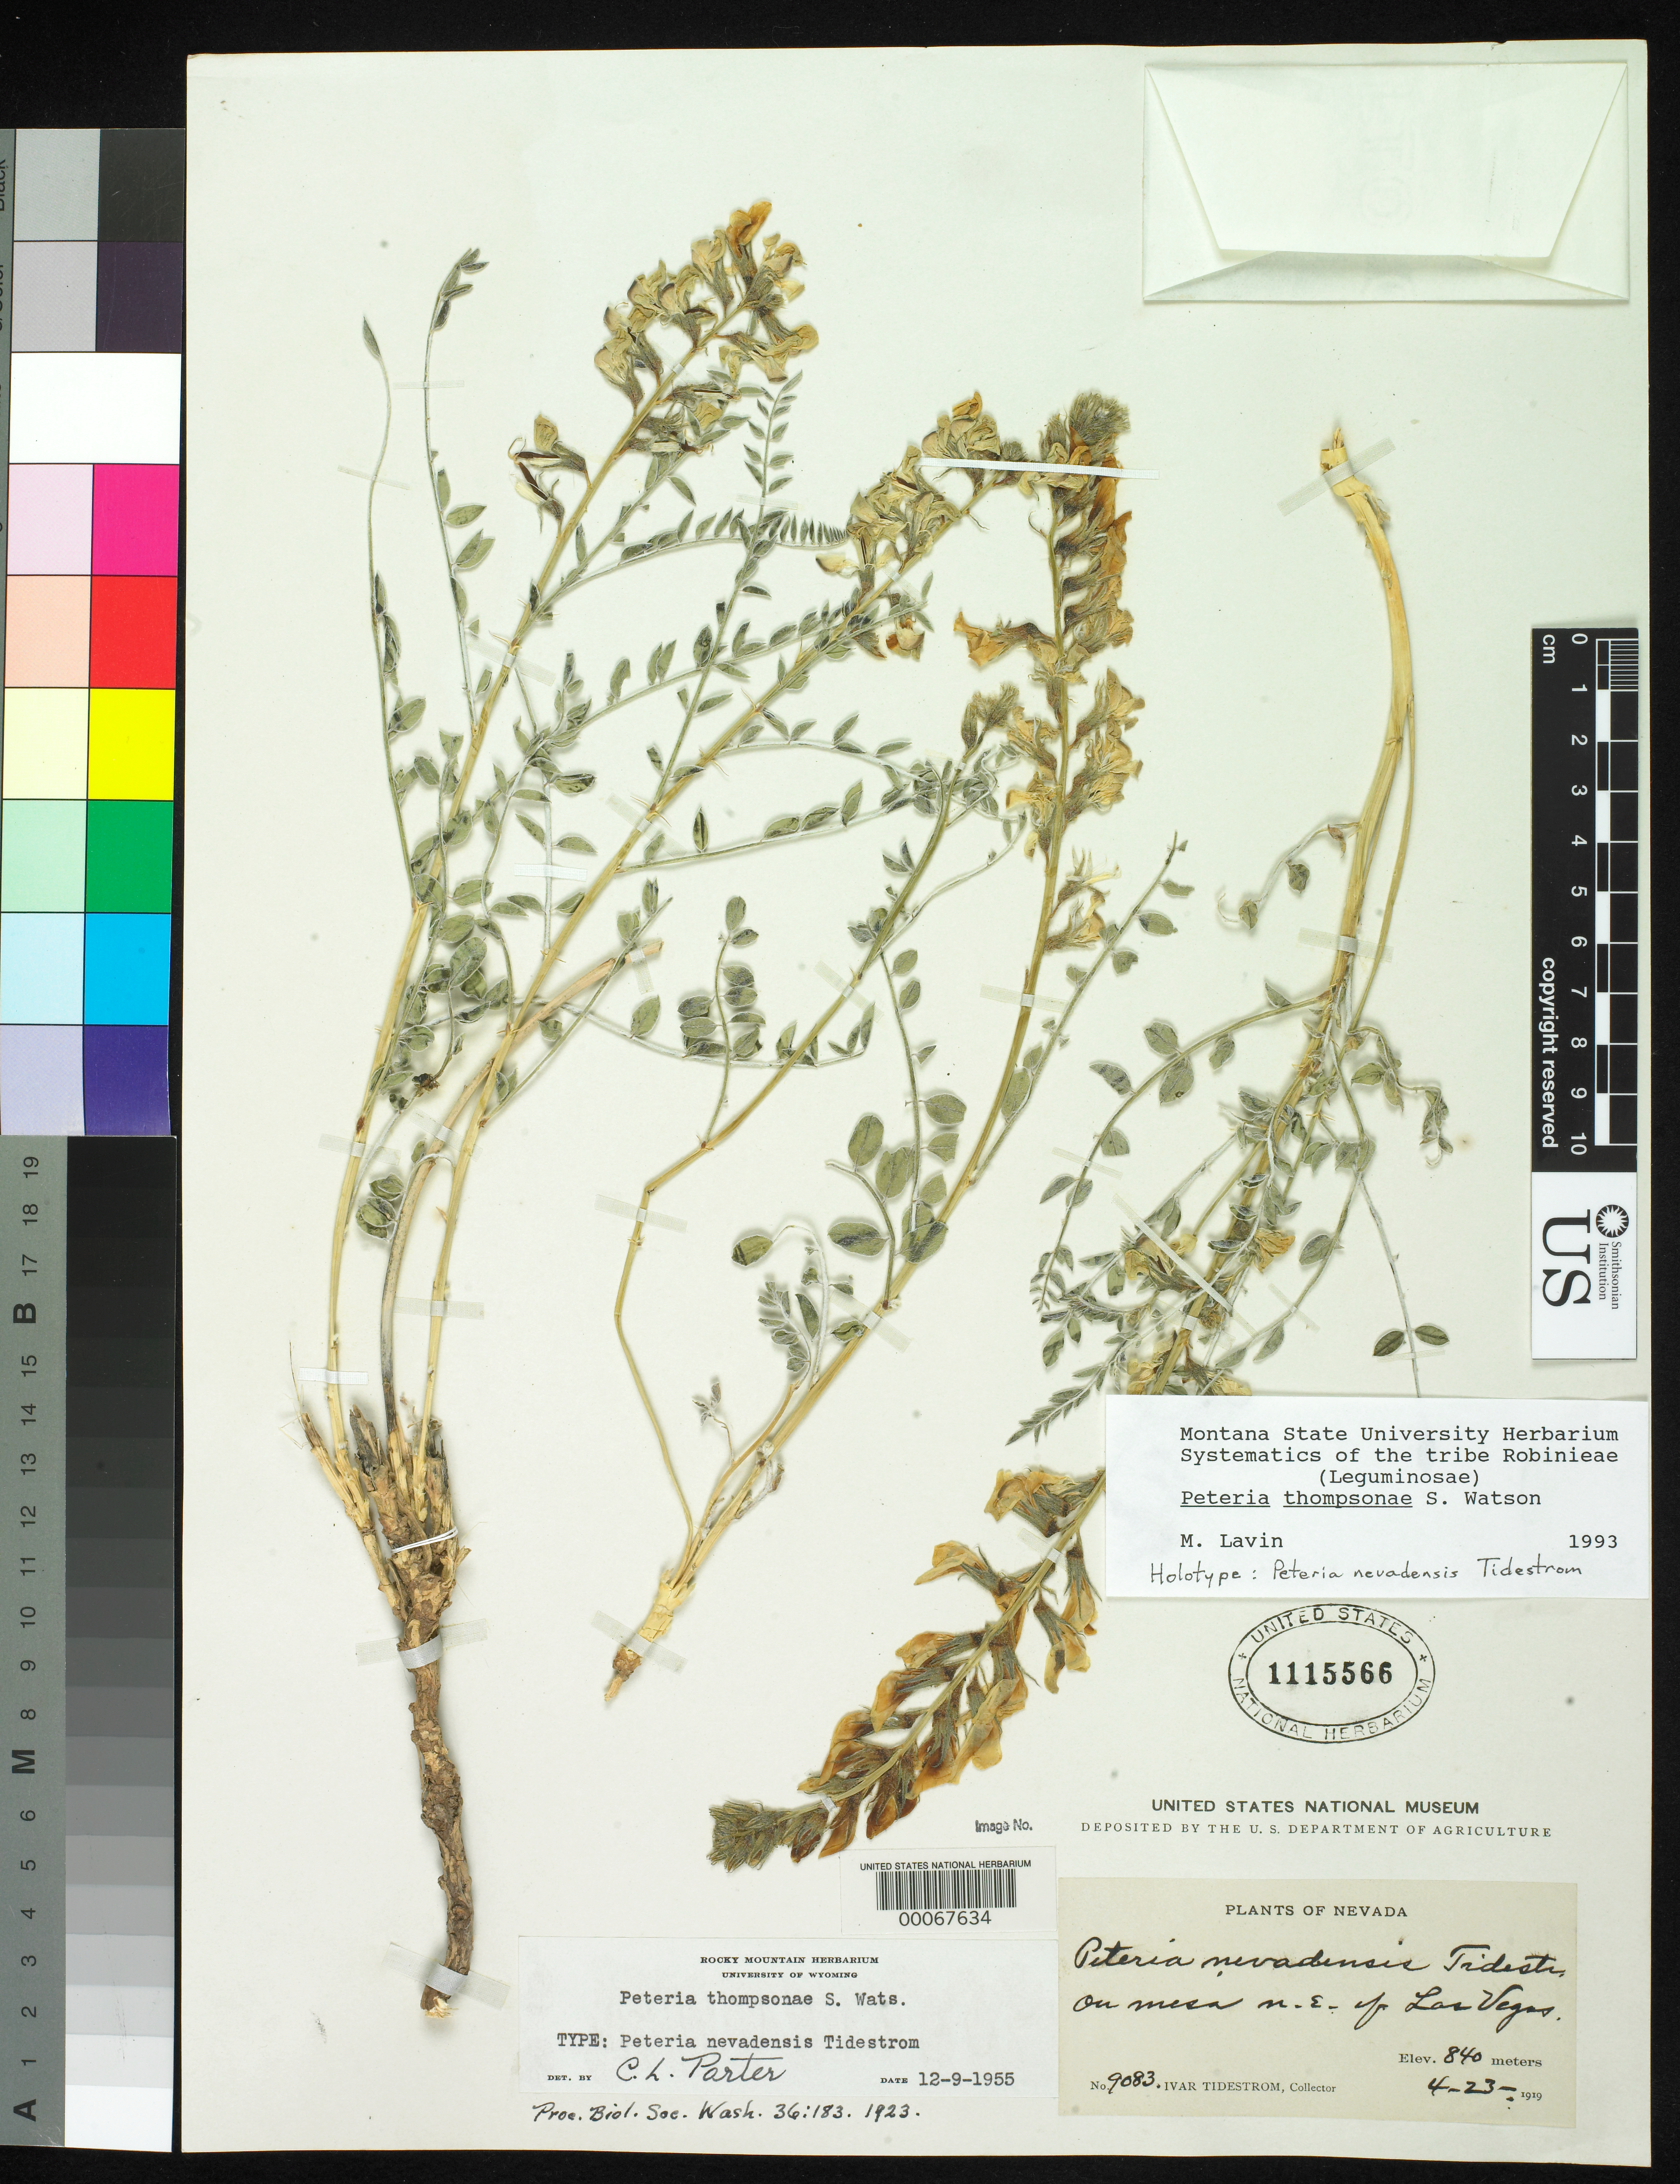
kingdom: Plantae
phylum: Tracheophyta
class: Magnoliopsida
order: Fabales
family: Fabaceae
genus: Peteria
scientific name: Peteria nevadensis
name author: Tidestr.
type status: Holotype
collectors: I. F. Tidestrom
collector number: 9083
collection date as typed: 23 Apr 1919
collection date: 1919-04-23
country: United States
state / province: Nevada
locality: Mesa NE of Las Vegas.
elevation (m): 840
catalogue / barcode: US 1115566